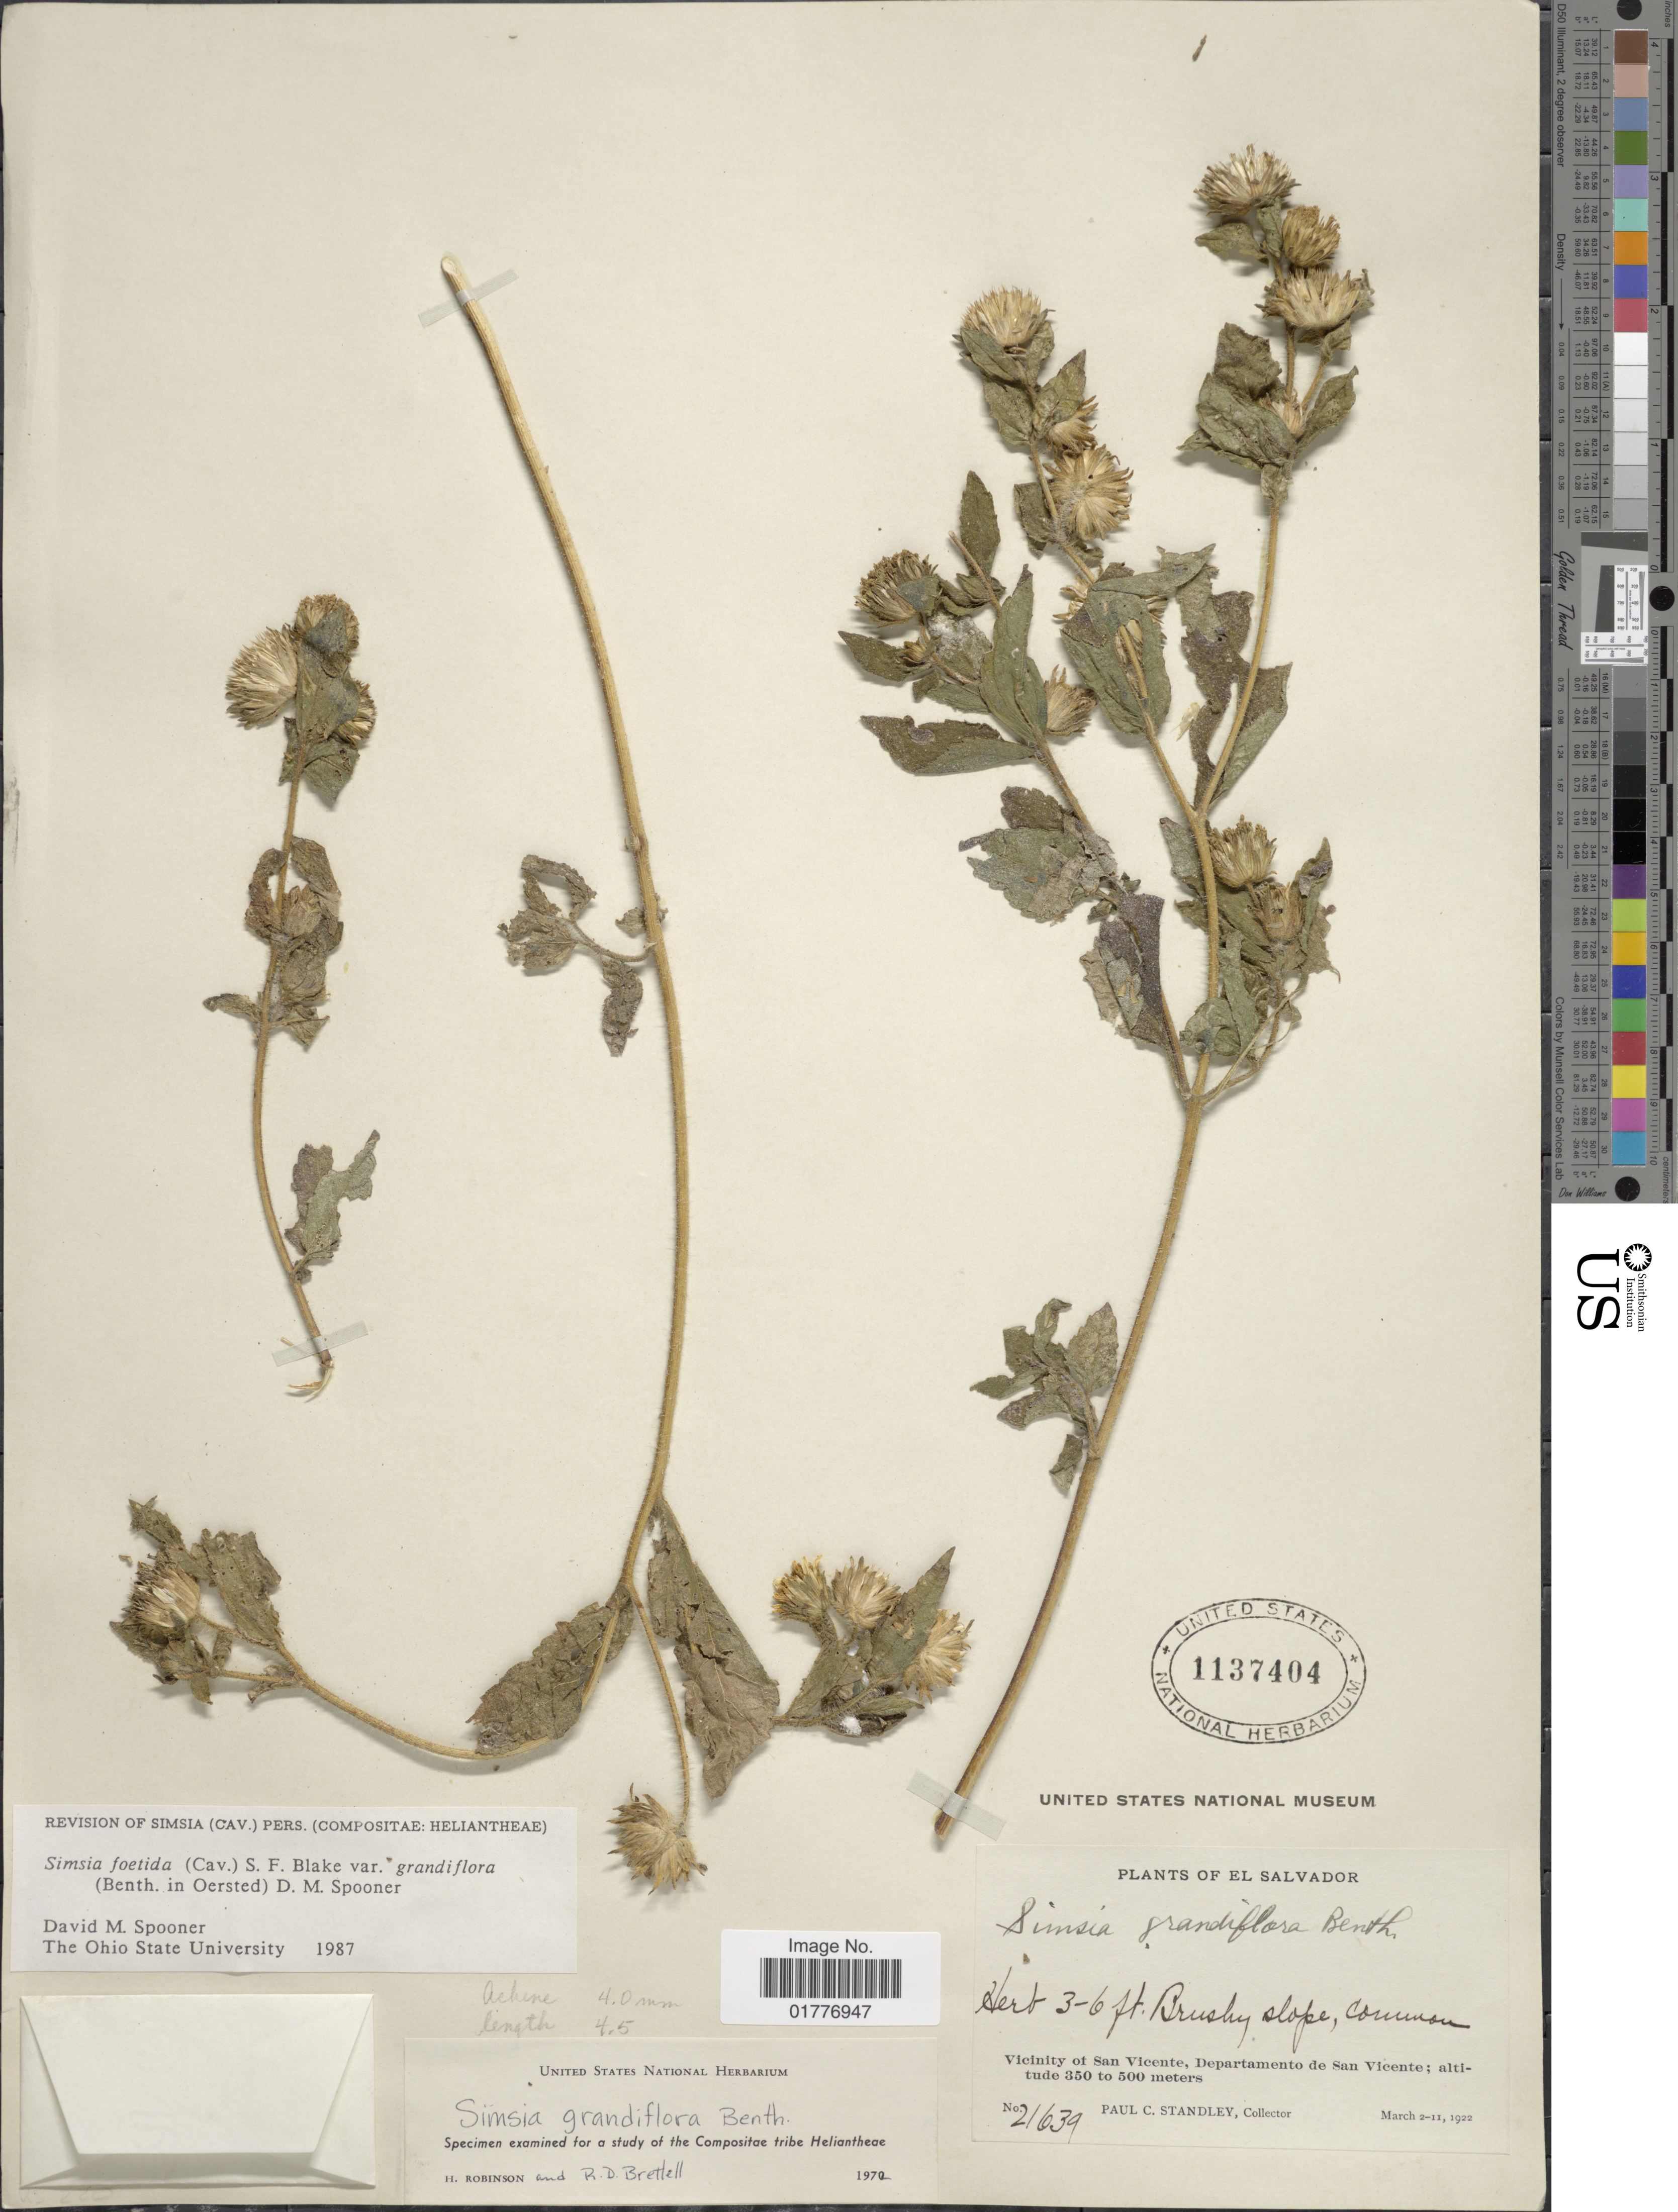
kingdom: Plantae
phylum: Tracheophyta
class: Magnoliopsida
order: Asterales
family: Asteraceae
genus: Simsia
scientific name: Simsia foetida var. grandiflora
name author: (Benth.) D.M. Spooner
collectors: P. C. Standley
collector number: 21639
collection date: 1922-03-02/1922-03-11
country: El Salvador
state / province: San Vincente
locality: Vicinity of San Vicente, Departamento de San Vicente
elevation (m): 350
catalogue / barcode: US 1137404